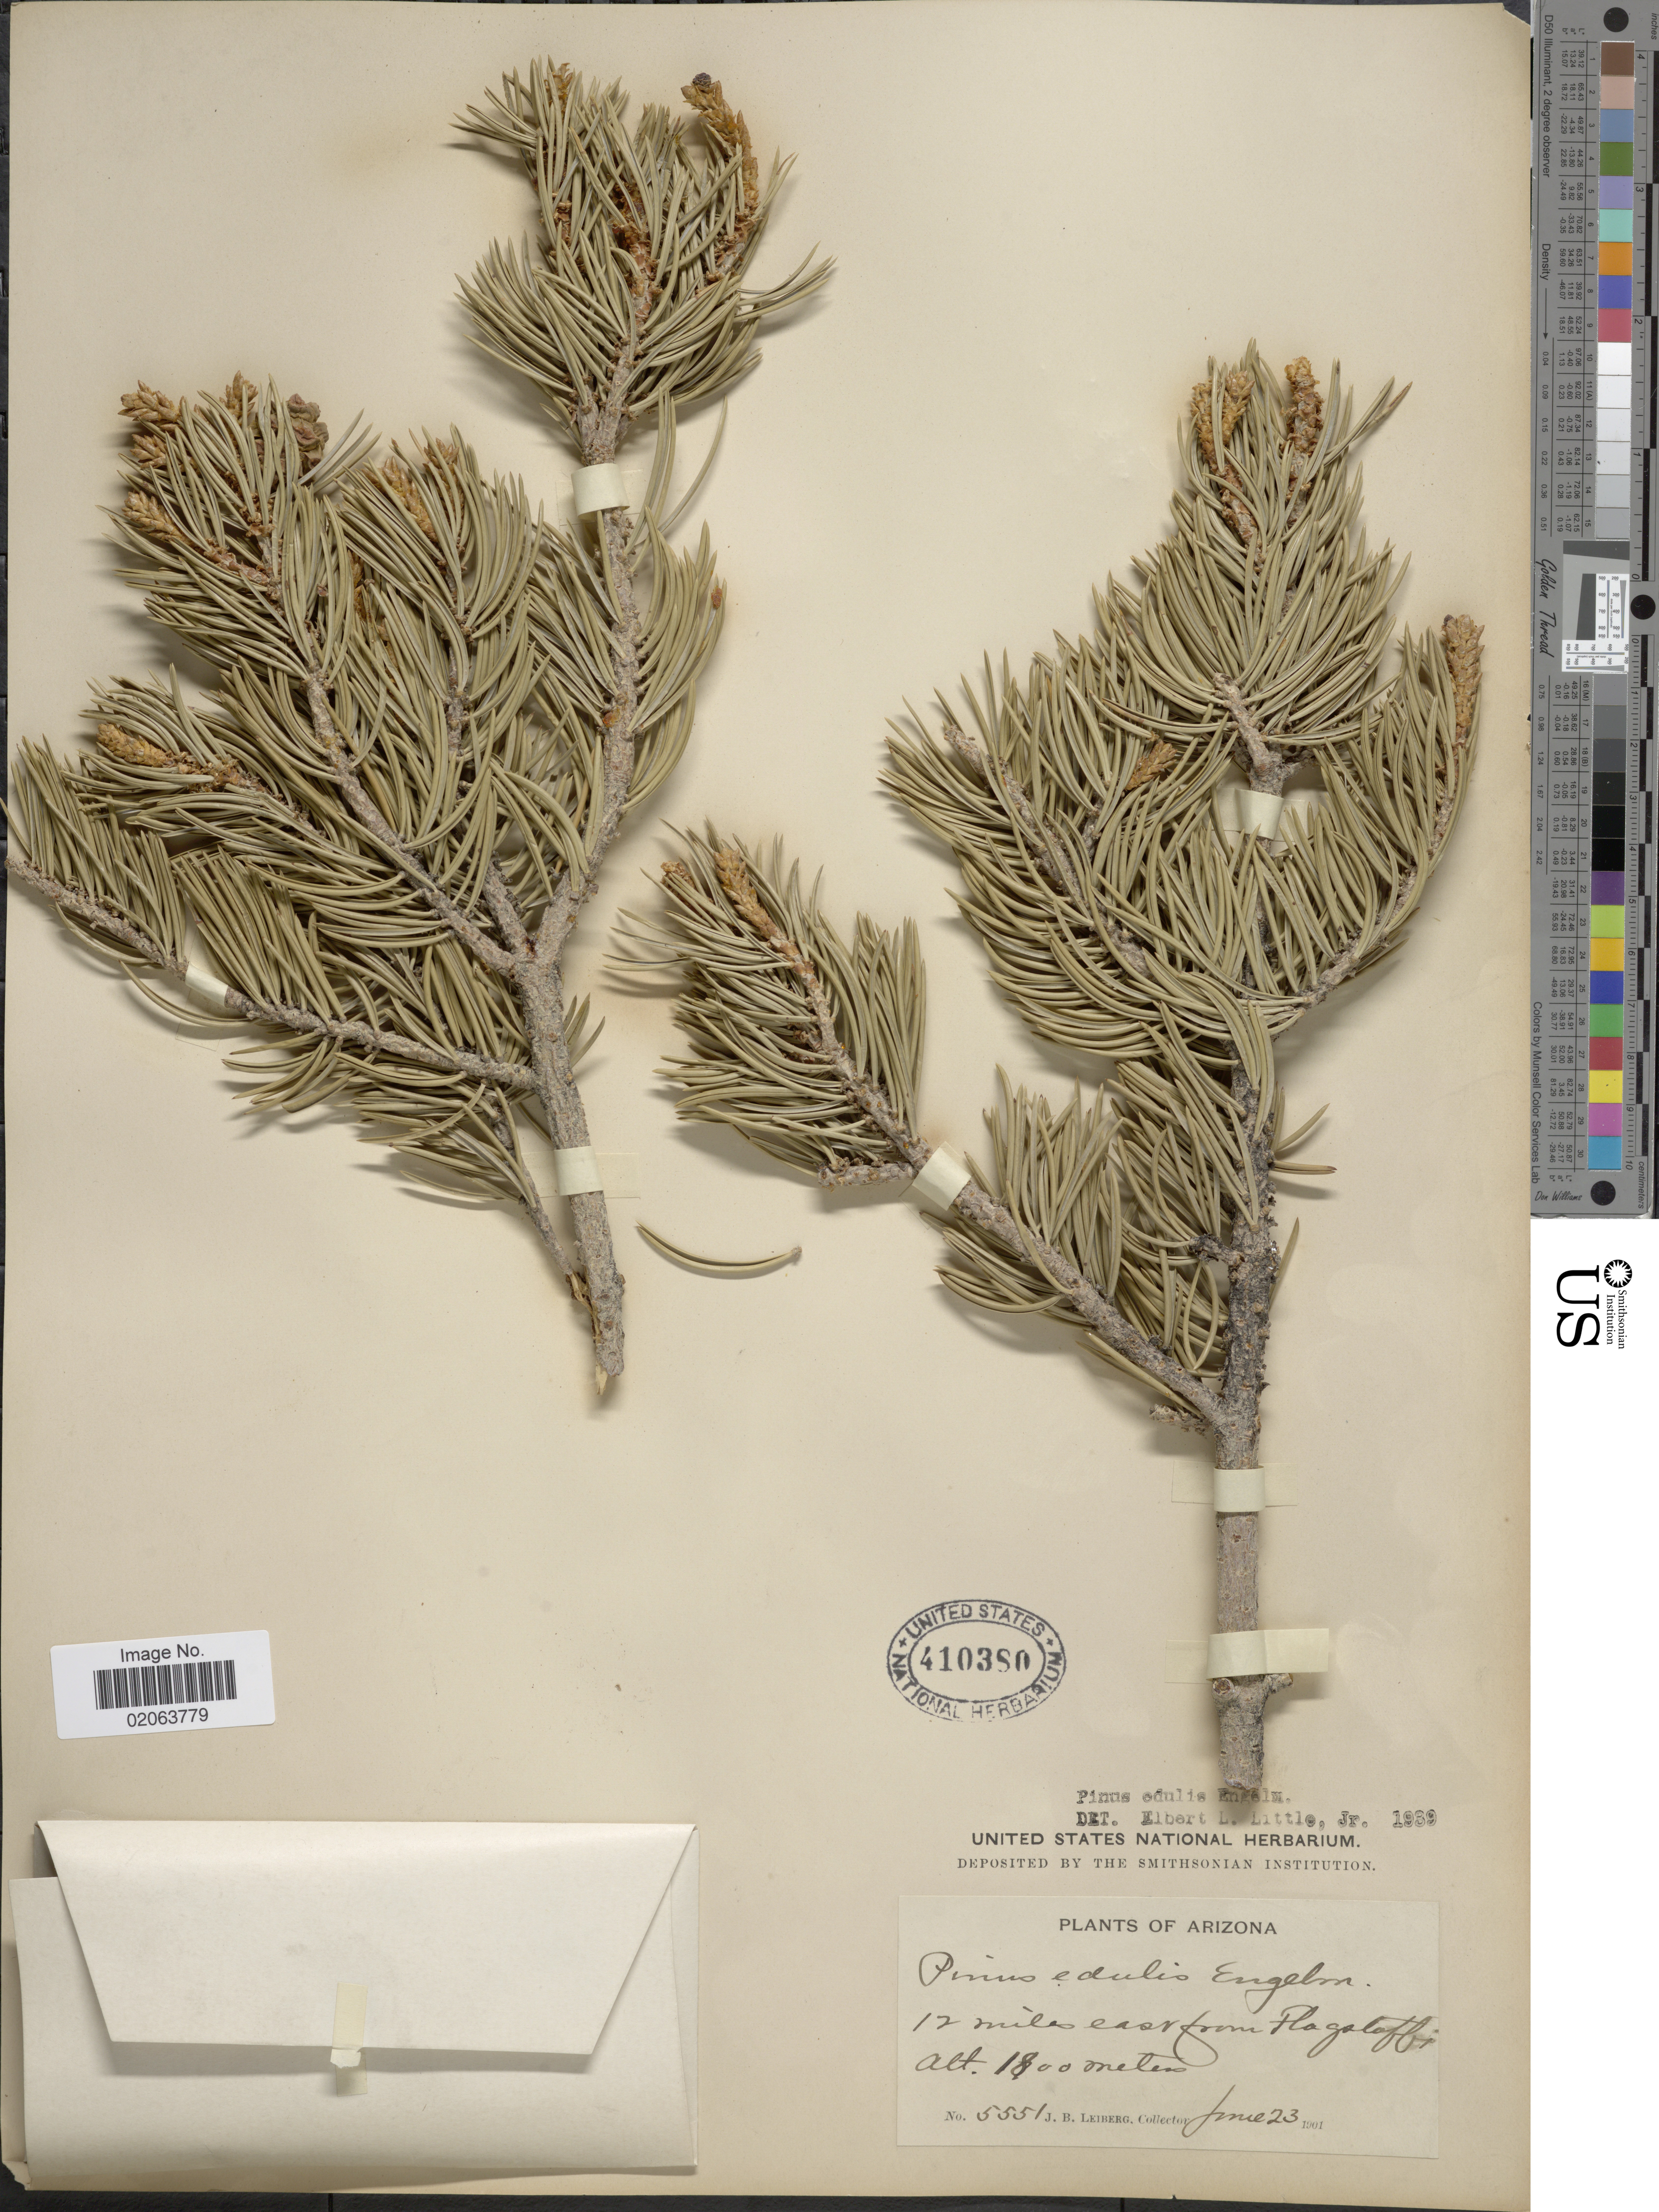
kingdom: Plantae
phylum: Tracheophyta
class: Pinopsida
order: Pinales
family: Pinaceae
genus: Pinus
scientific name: Pinus edulis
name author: Engelm.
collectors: J. B. Leiberg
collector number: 5551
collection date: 1901-06-23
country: United States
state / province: Arizona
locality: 12 miles east from Flagstaff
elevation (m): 1800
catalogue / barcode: US 410380